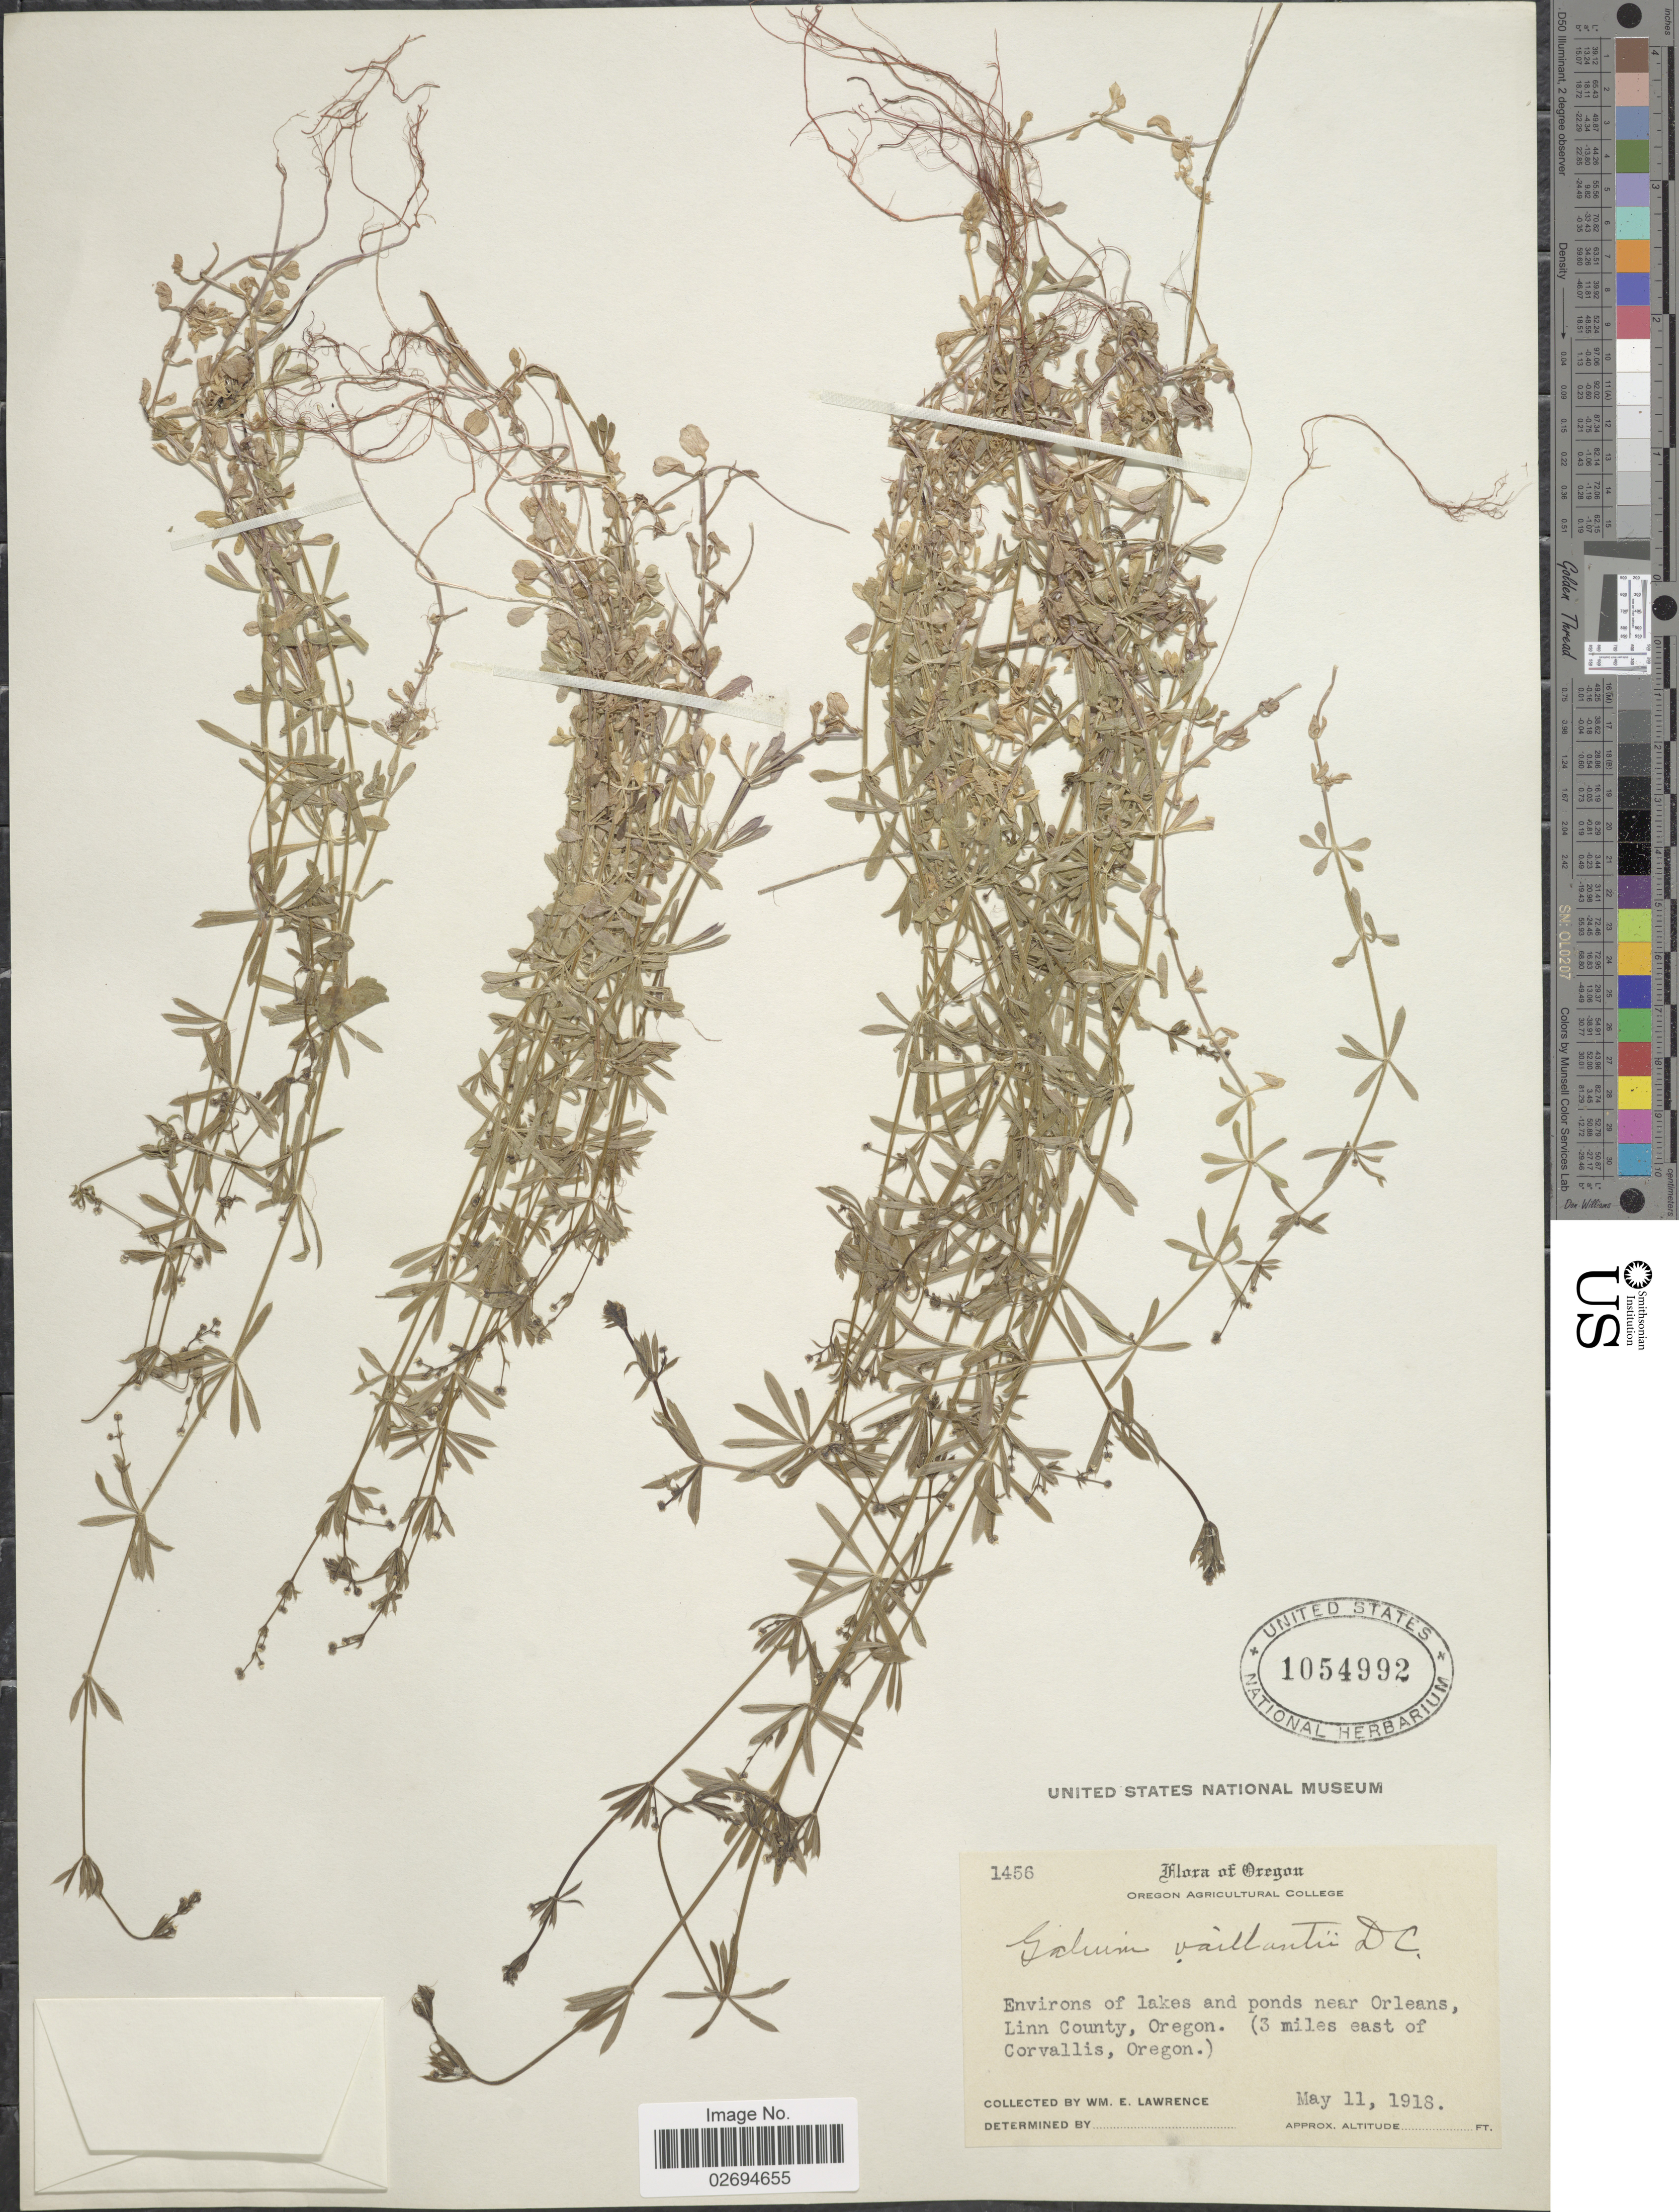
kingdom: Plantae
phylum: Tracheophyta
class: Magnoliopsida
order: Gentianales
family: Rubiaceae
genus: Galium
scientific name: Galium vaillantii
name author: DC.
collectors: W. Lawrence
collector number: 1456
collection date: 1918-05-11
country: United States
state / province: Oregon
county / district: Linn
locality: Environs of lakes and ponds near Orleans, Linn County (3 miles east of Corvallis)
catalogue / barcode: US 1054992